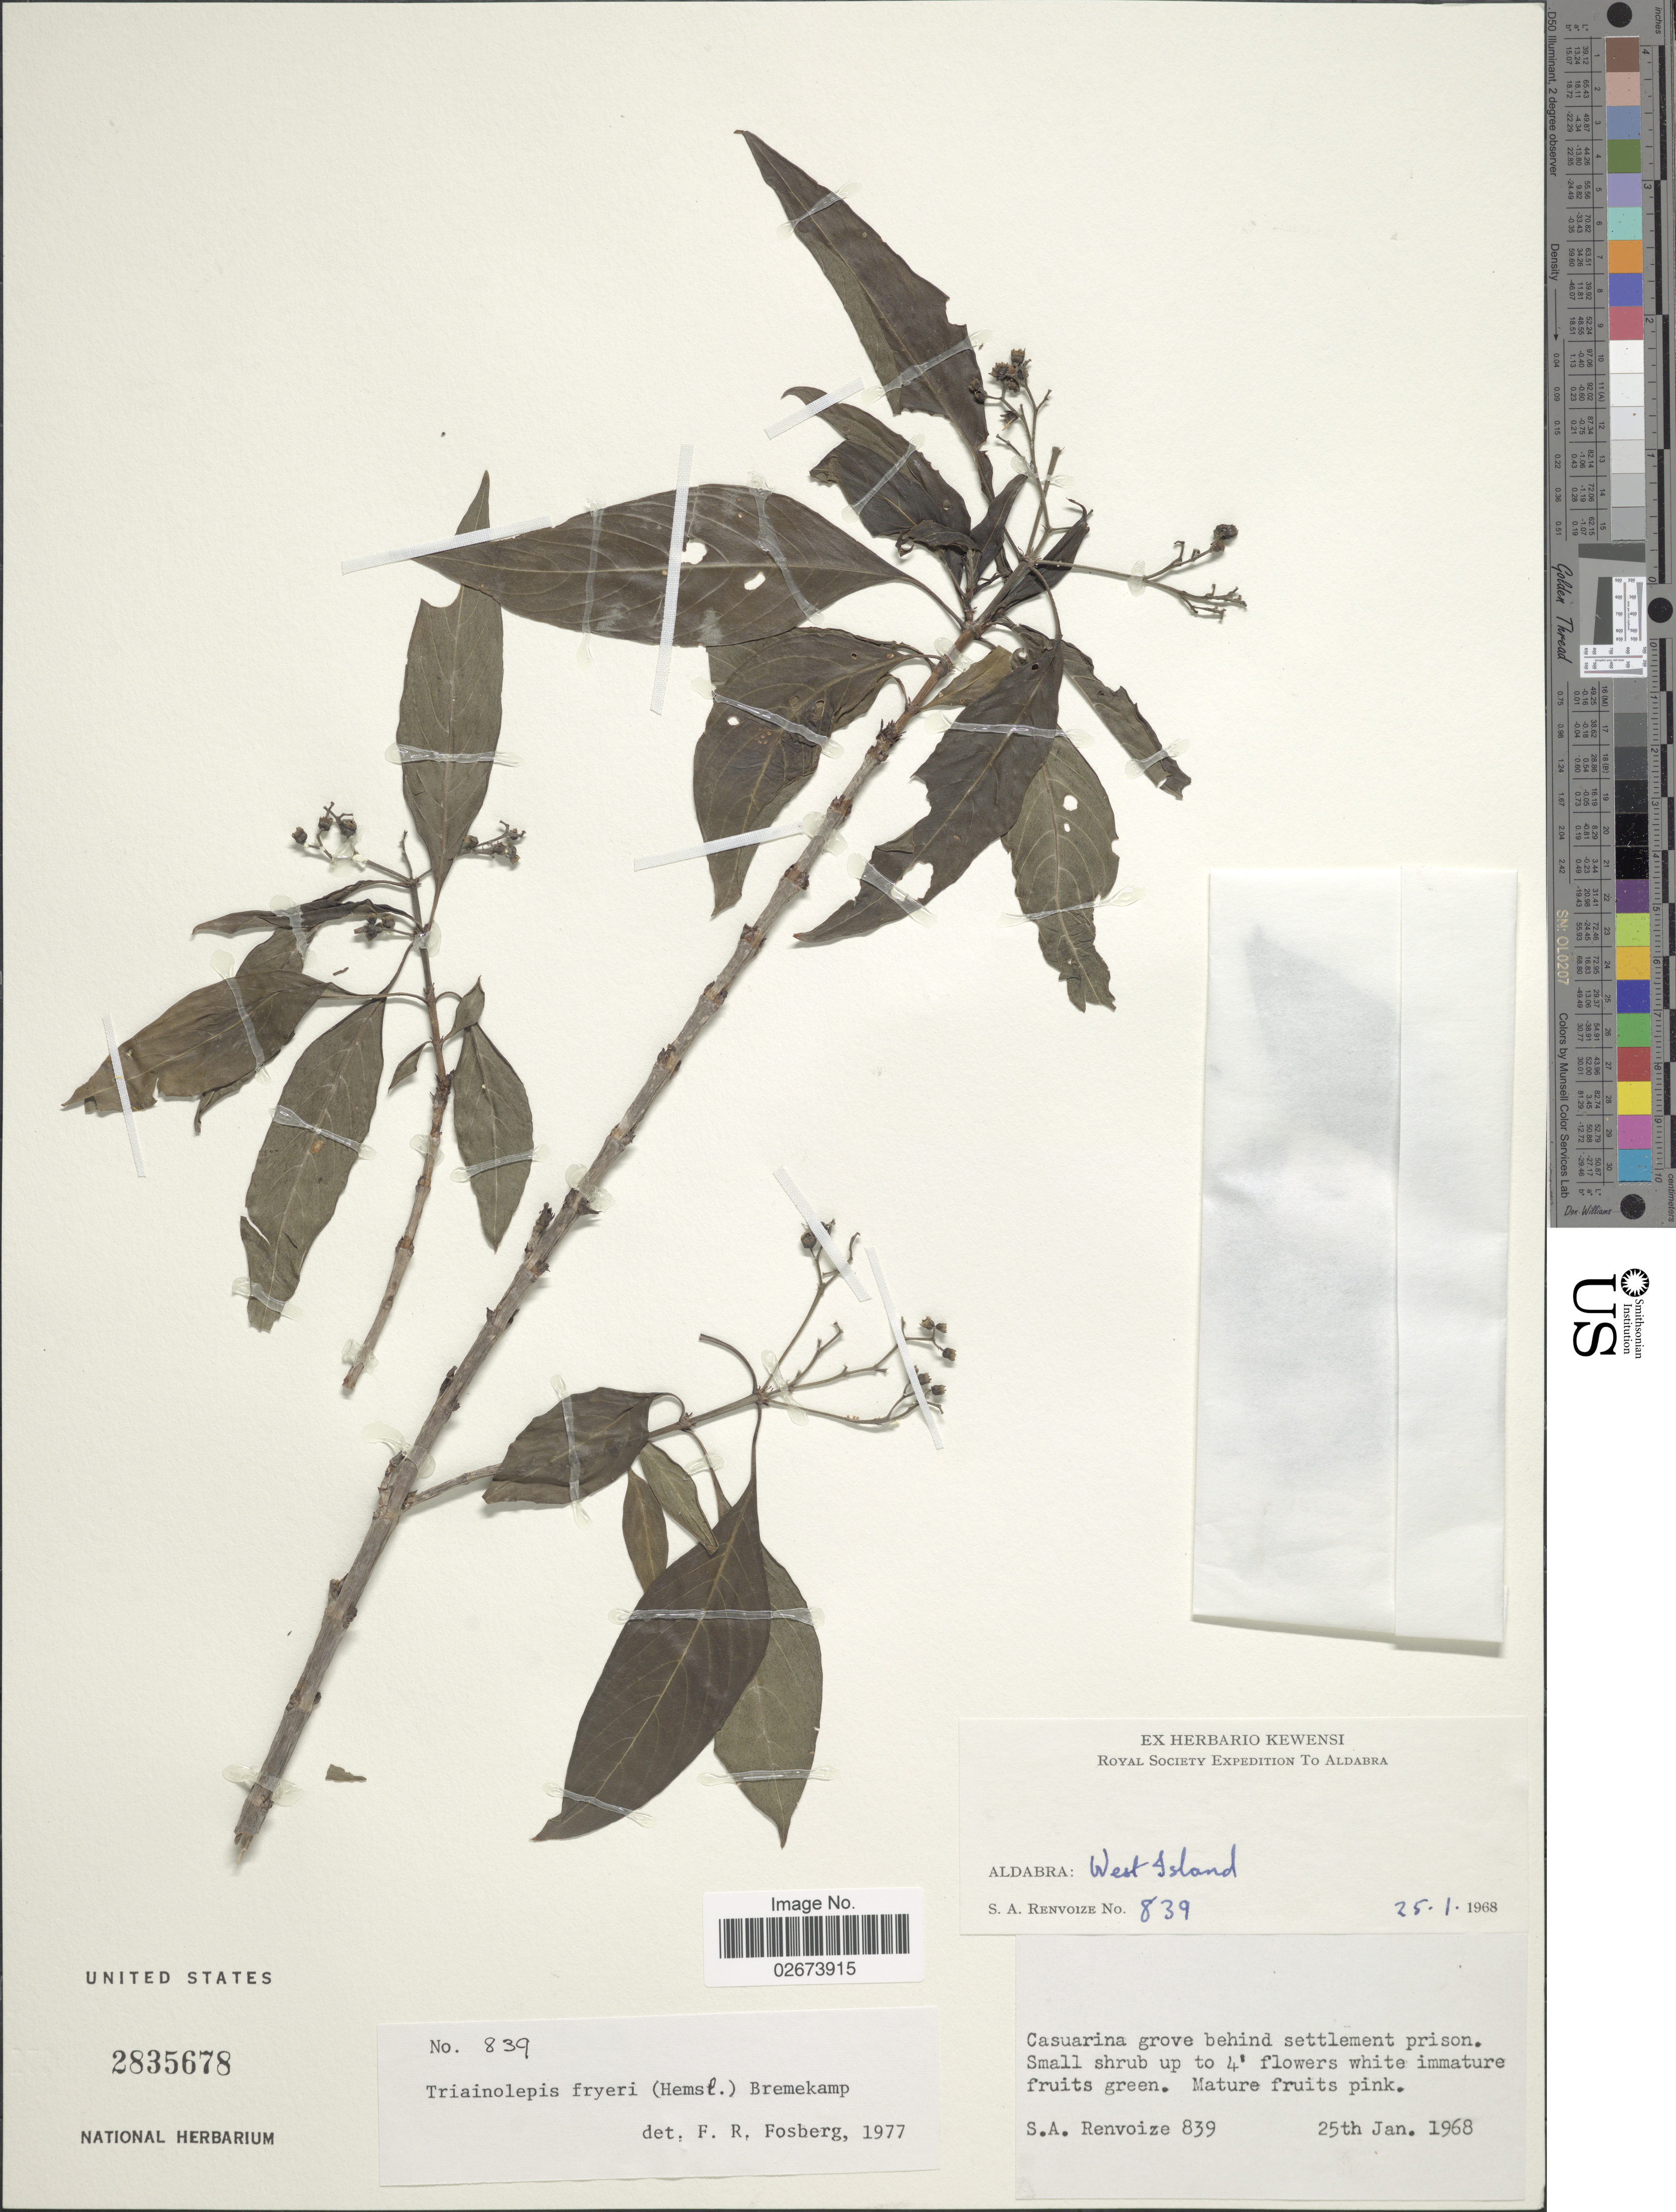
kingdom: Plantae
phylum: Tracheophyta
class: Magnoliopsida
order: Gentianales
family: Rubiaceae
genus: Triainolepis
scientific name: Triainolepis fryeri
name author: (Hemsl.) Bremek.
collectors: S. A. Renvoize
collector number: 839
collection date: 1968-01-25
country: Seychelles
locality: Aldabra: West Island. Casuarine grove behind settlement prison.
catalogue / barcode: US 2835678